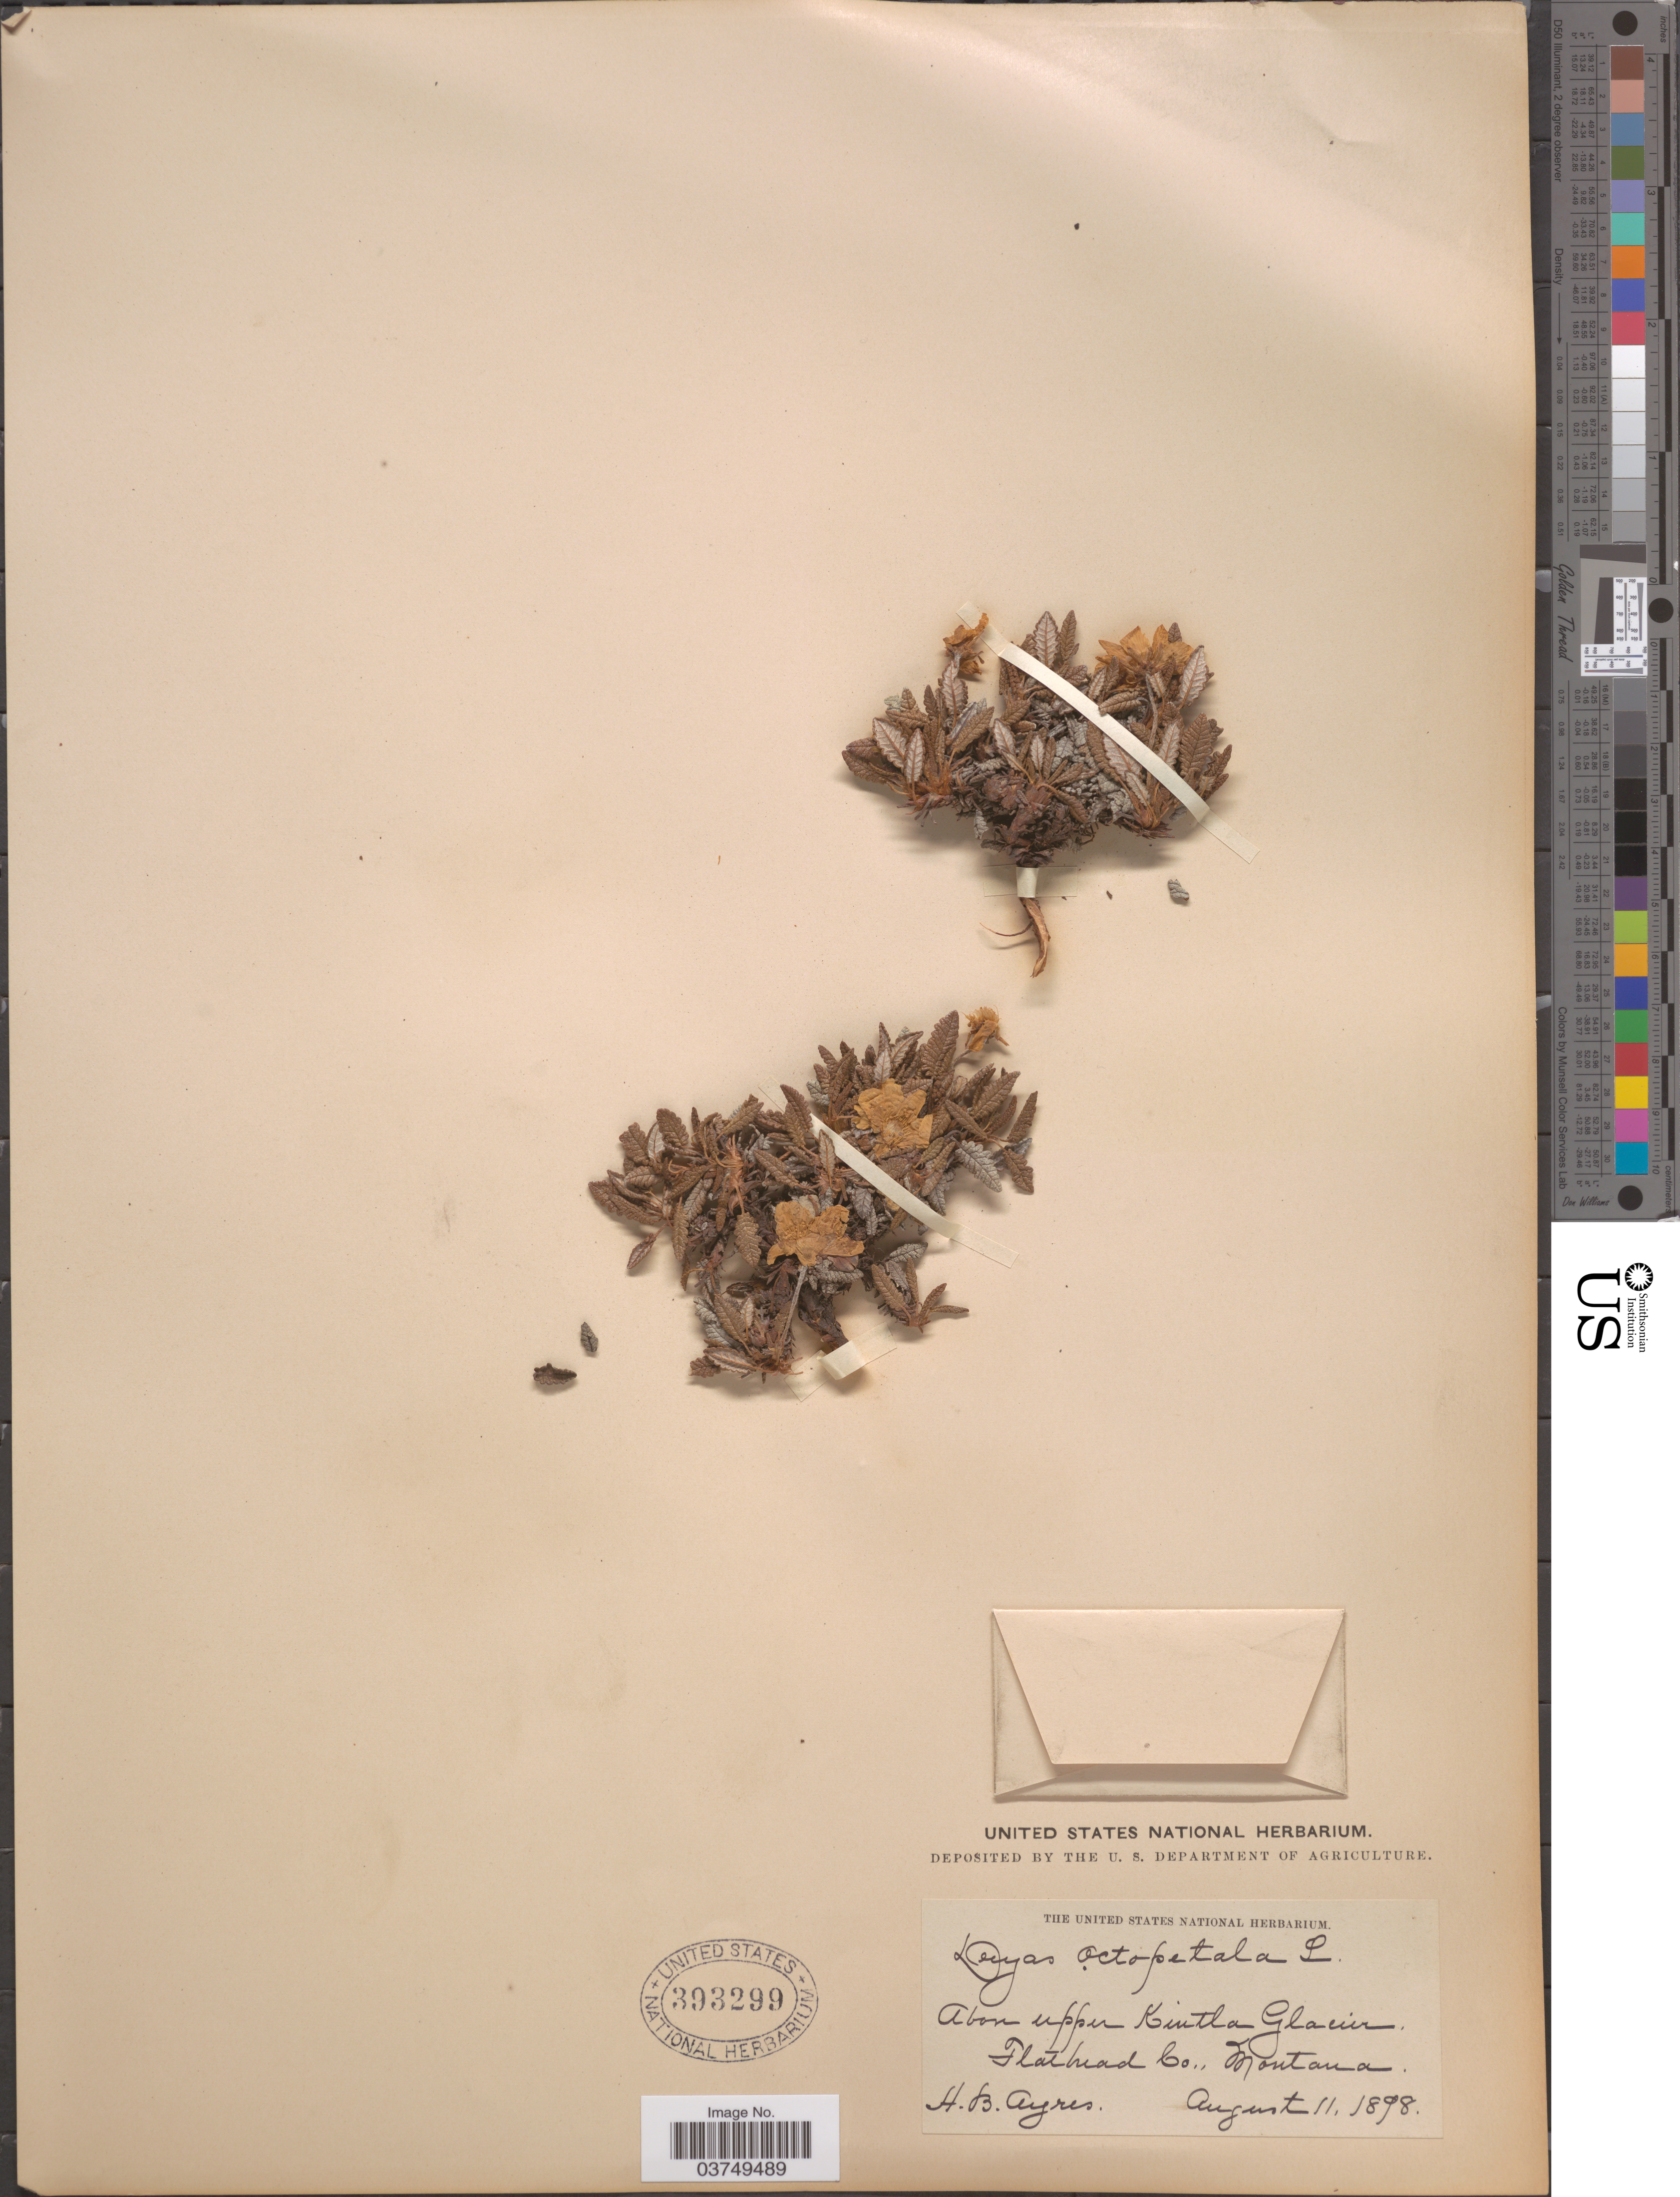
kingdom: Plantae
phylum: Tracheophyta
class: Magnoliopsida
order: Rosales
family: Rosaceae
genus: Dryas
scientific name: Dryas hookeriana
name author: Juz.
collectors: H. Ayres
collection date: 1898-08-11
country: United States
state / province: Montana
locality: Above upper Kintla Glacier. Flathead Co.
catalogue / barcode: US 393299